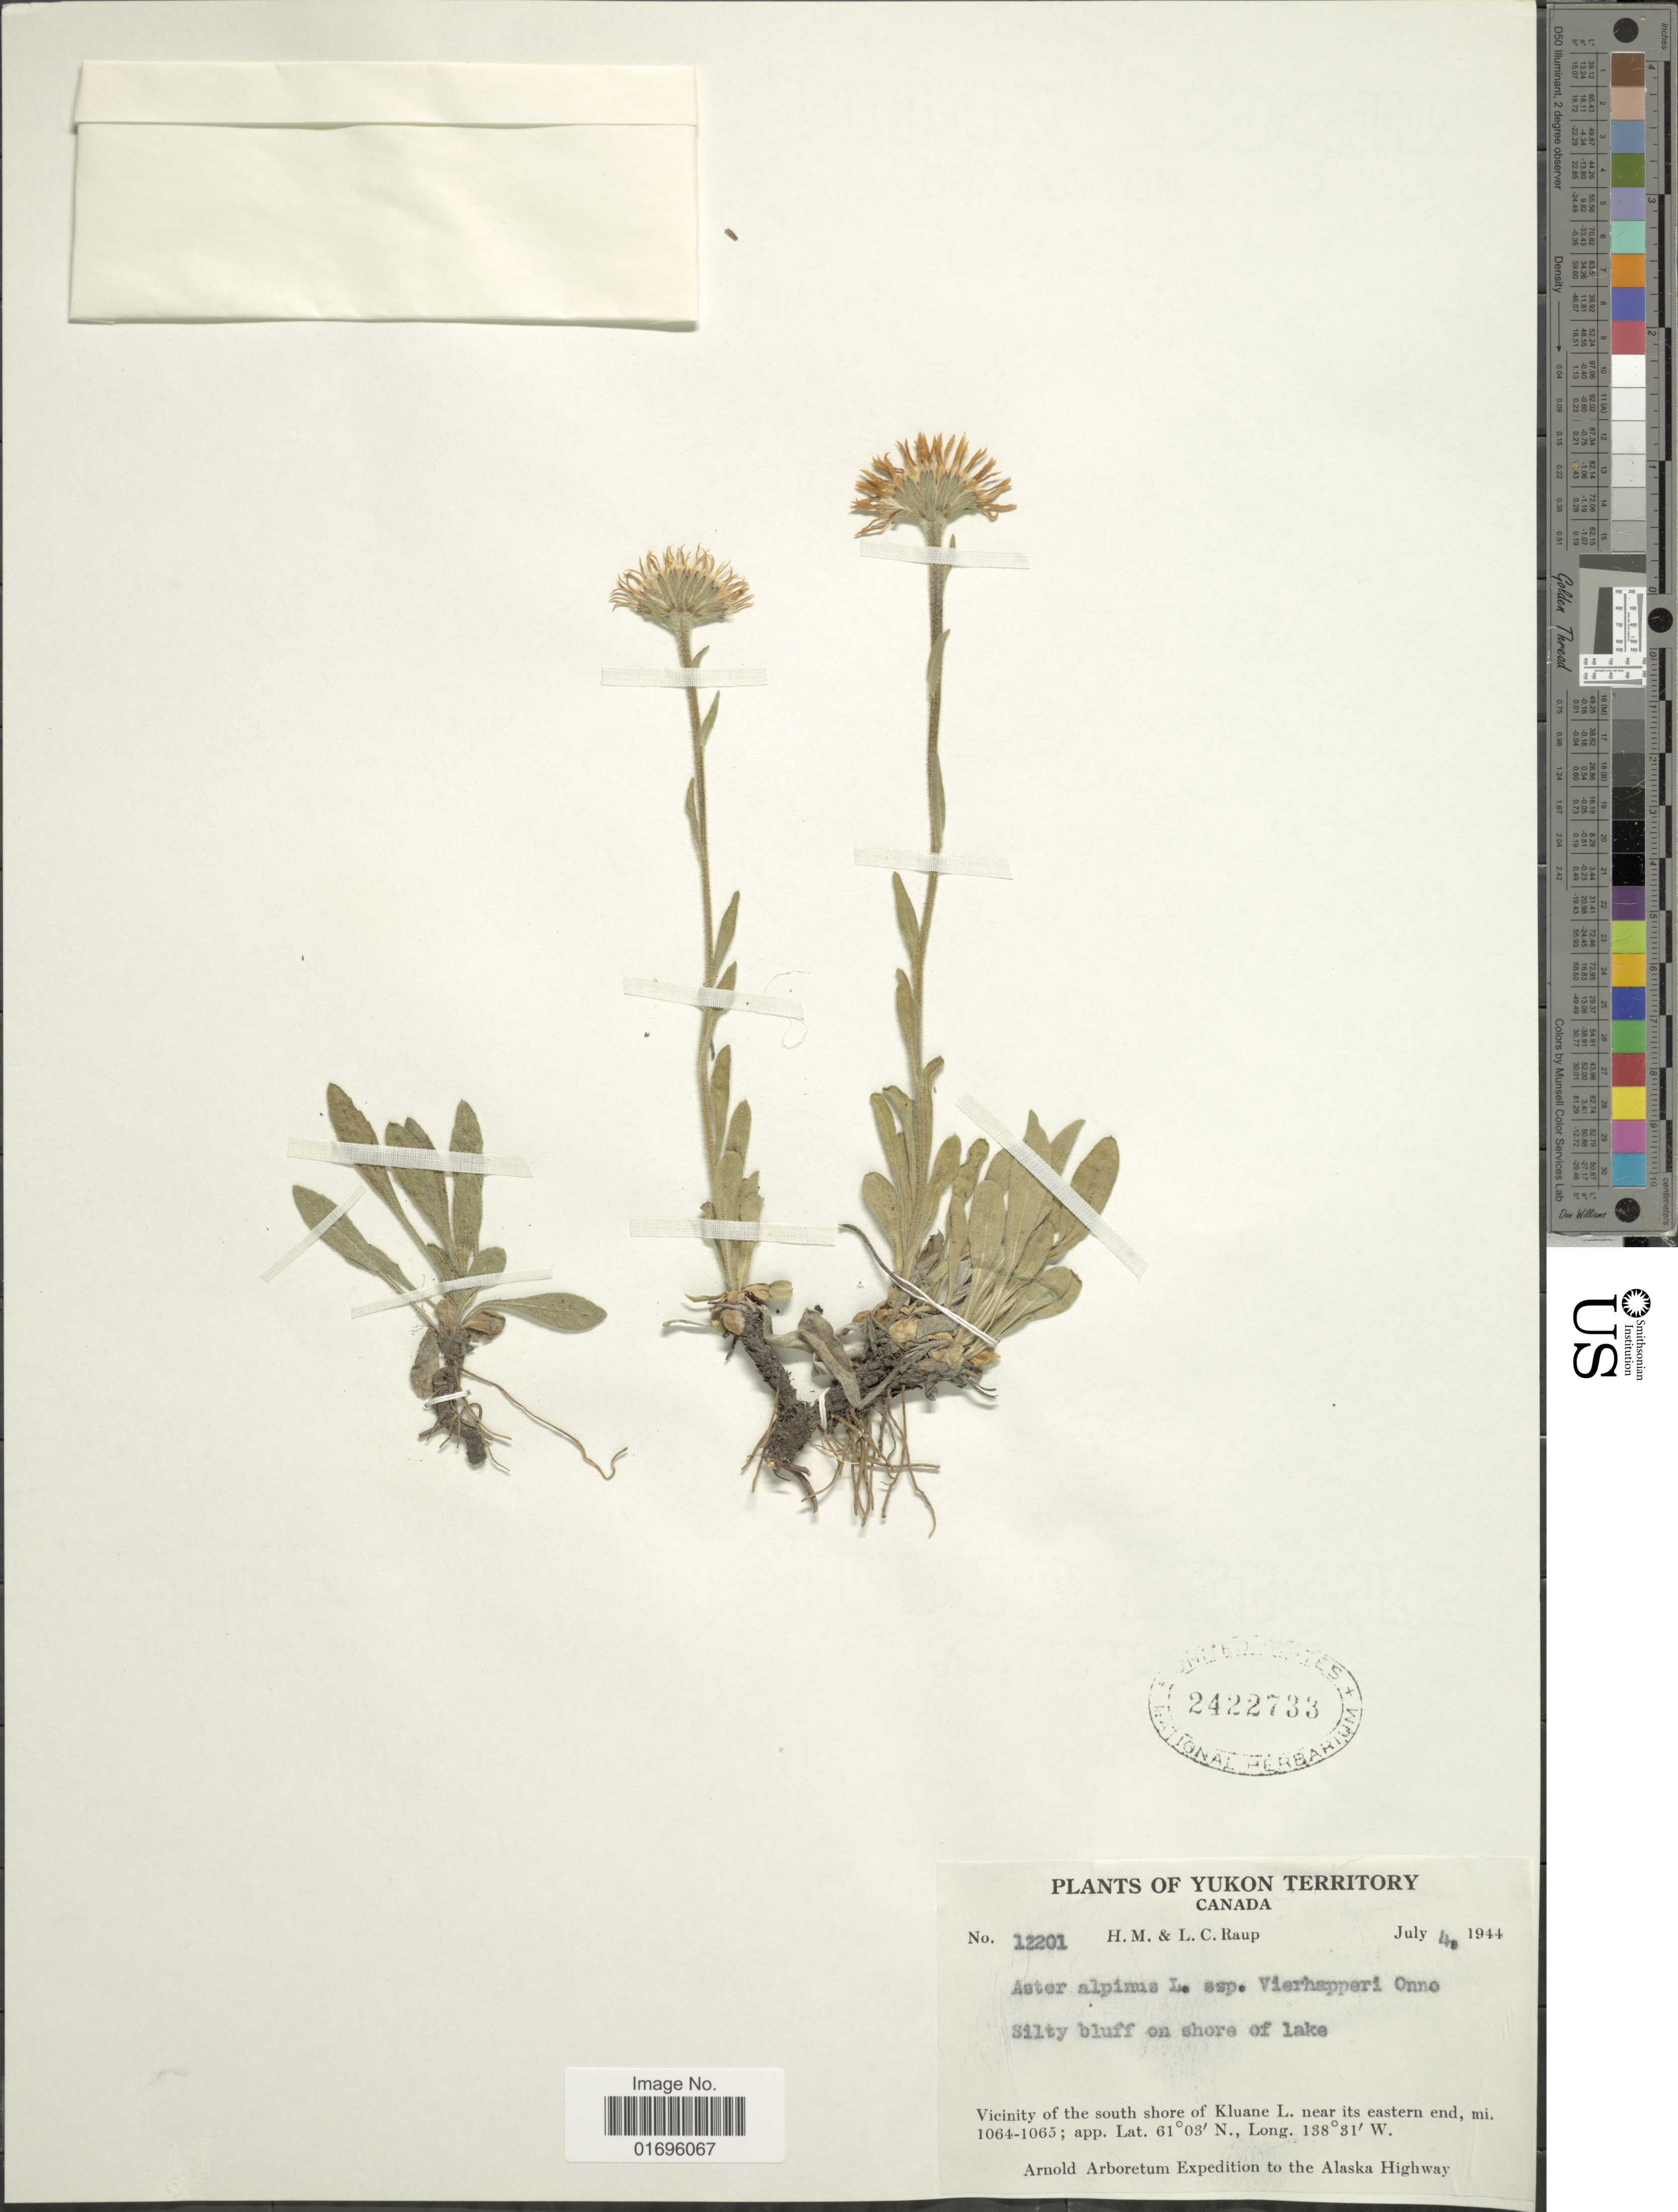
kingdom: Plantae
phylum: Tracheophyta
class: Magnoliopsida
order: Asterales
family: Asteraceae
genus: Aster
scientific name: Aster alpinus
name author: L.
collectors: H. Raup & L. Raup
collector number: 12201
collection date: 1944-07-04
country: Canada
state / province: Yukon Territory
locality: Silty bluff on shore of lake. Vicinity of the south shore of Kluane L. near its eastern end, mi 1064-1065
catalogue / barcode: US 2422733